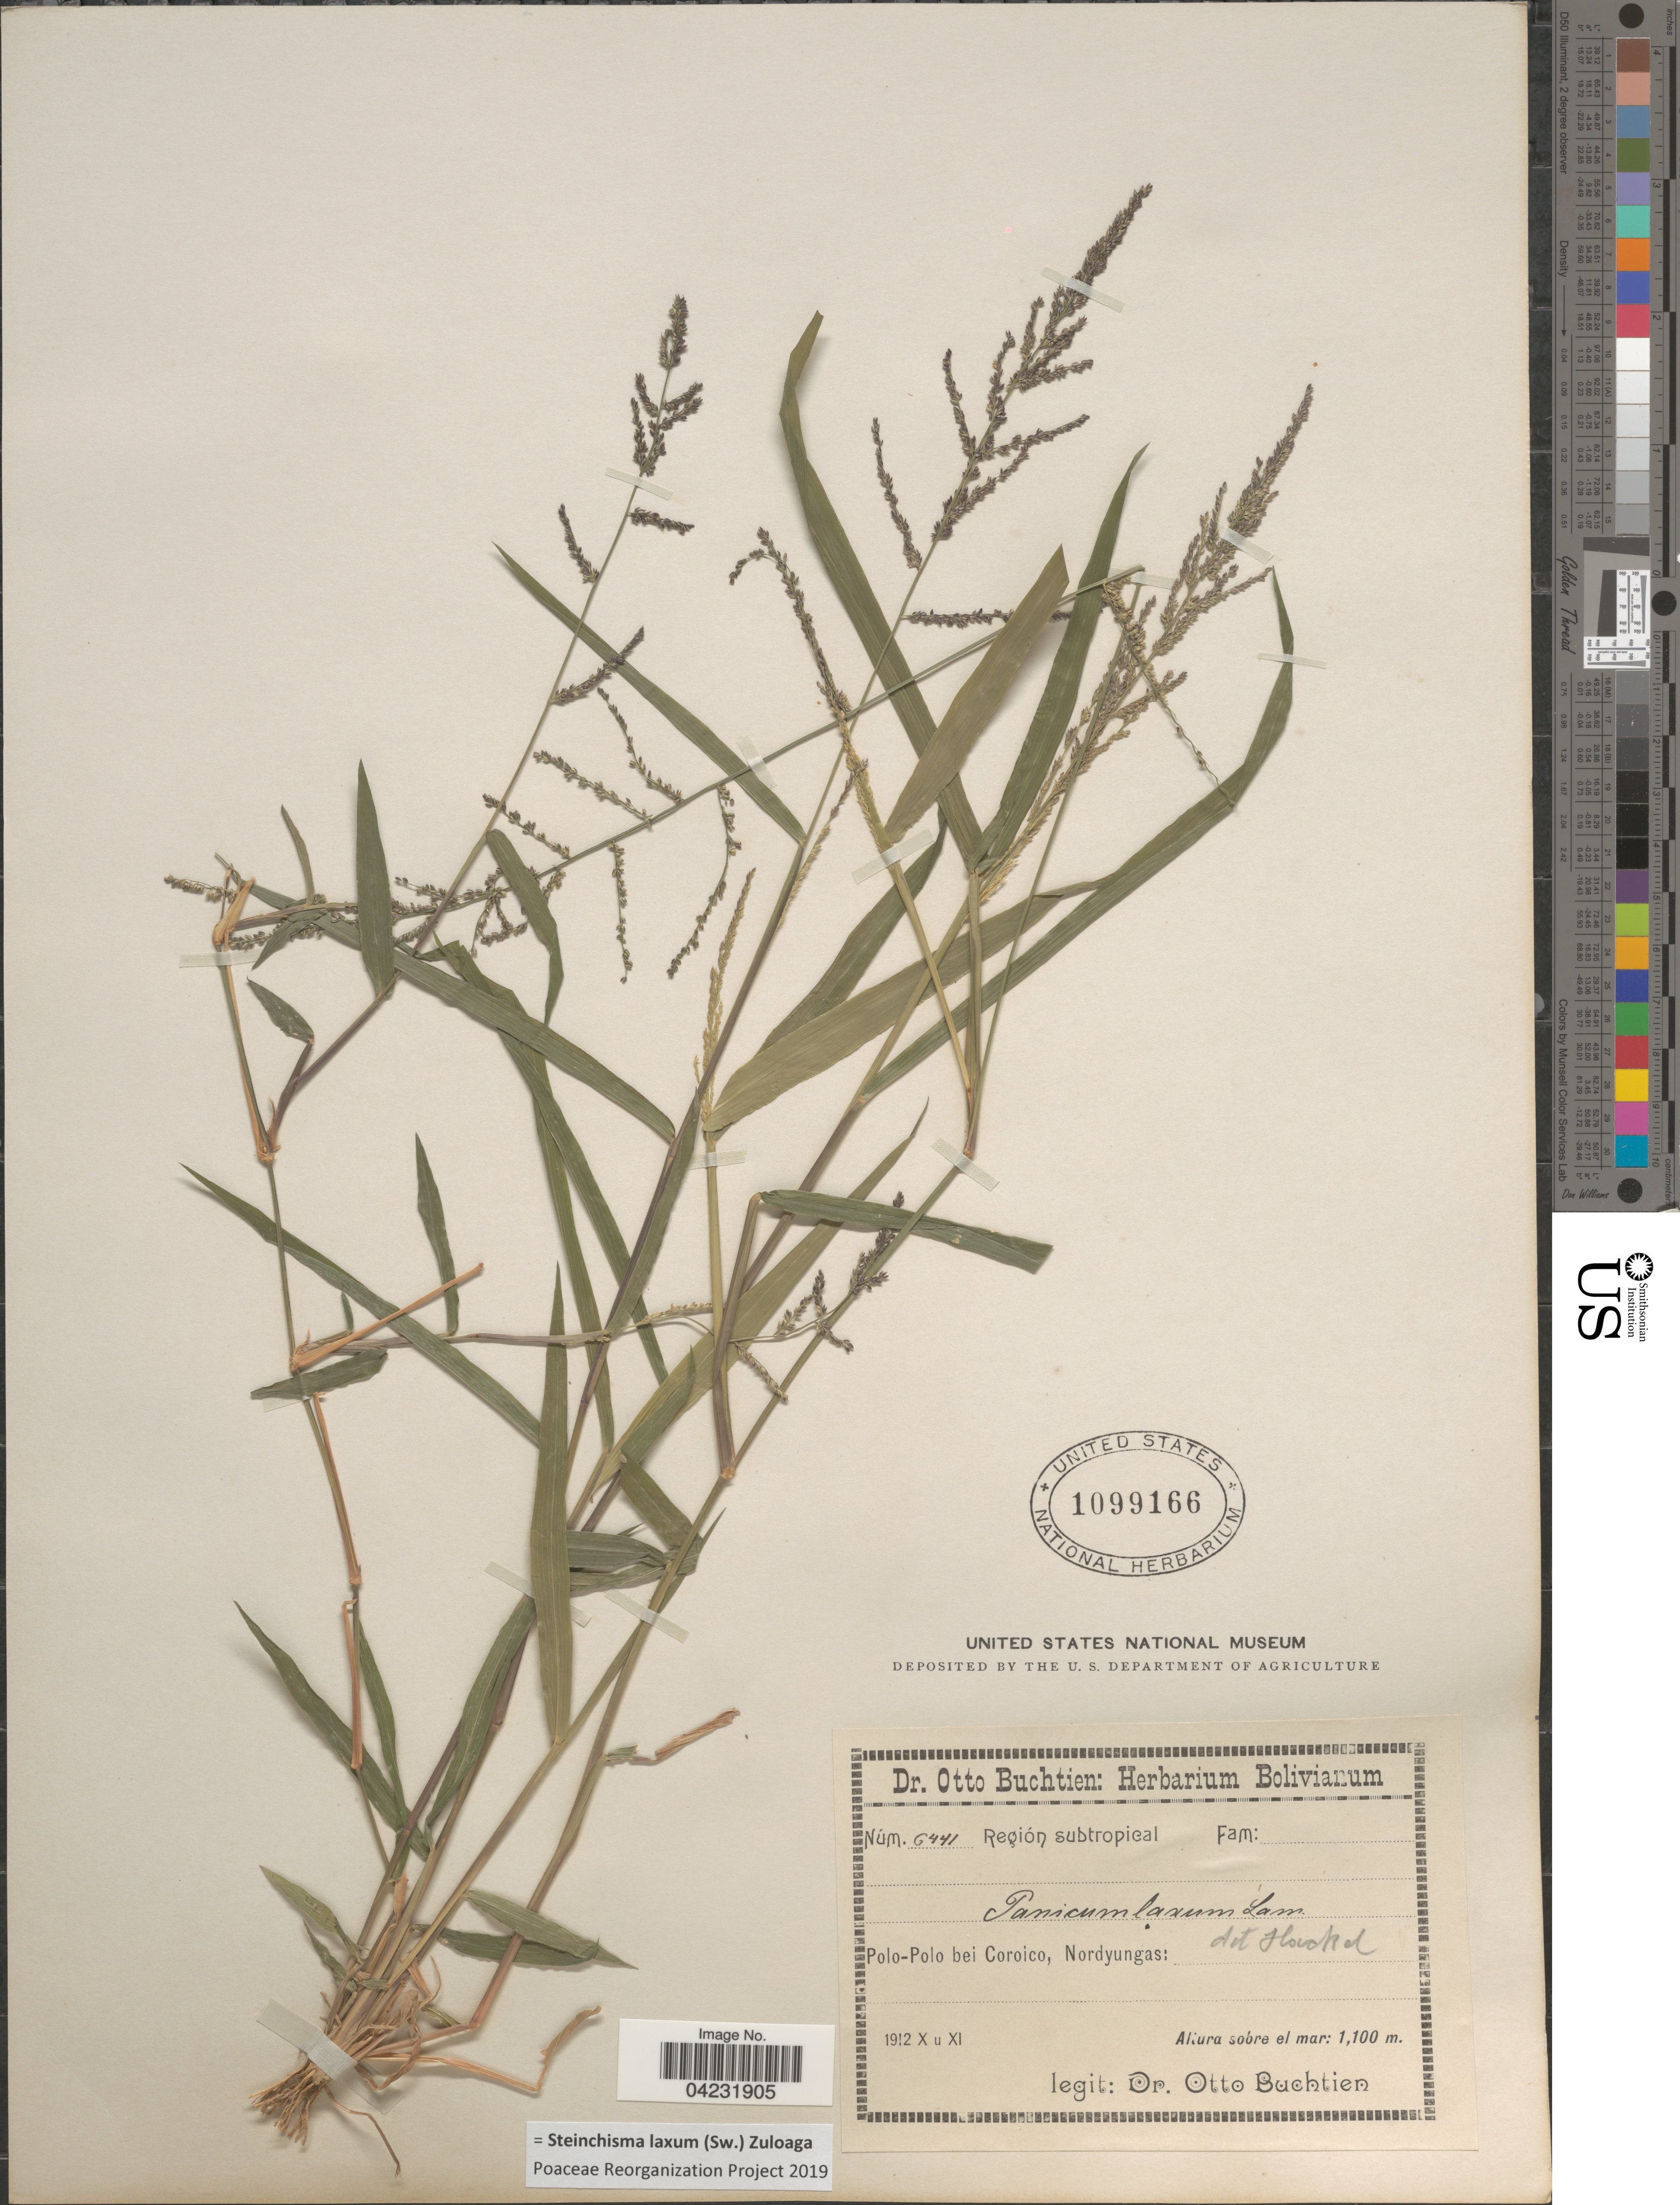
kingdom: Plantae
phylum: Tracheophyta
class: Liliopsida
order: Poales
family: Poaceae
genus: Steinchisma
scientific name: Steinchisma laxum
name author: (Sw.) Zuloaga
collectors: O. Buchtien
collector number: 6441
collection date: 1912-10/1912-11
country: Bolivia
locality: Región subtropical. Polo-Polo bei Coroico, Nordyungas.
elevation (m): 1100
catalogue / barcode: US 1099166